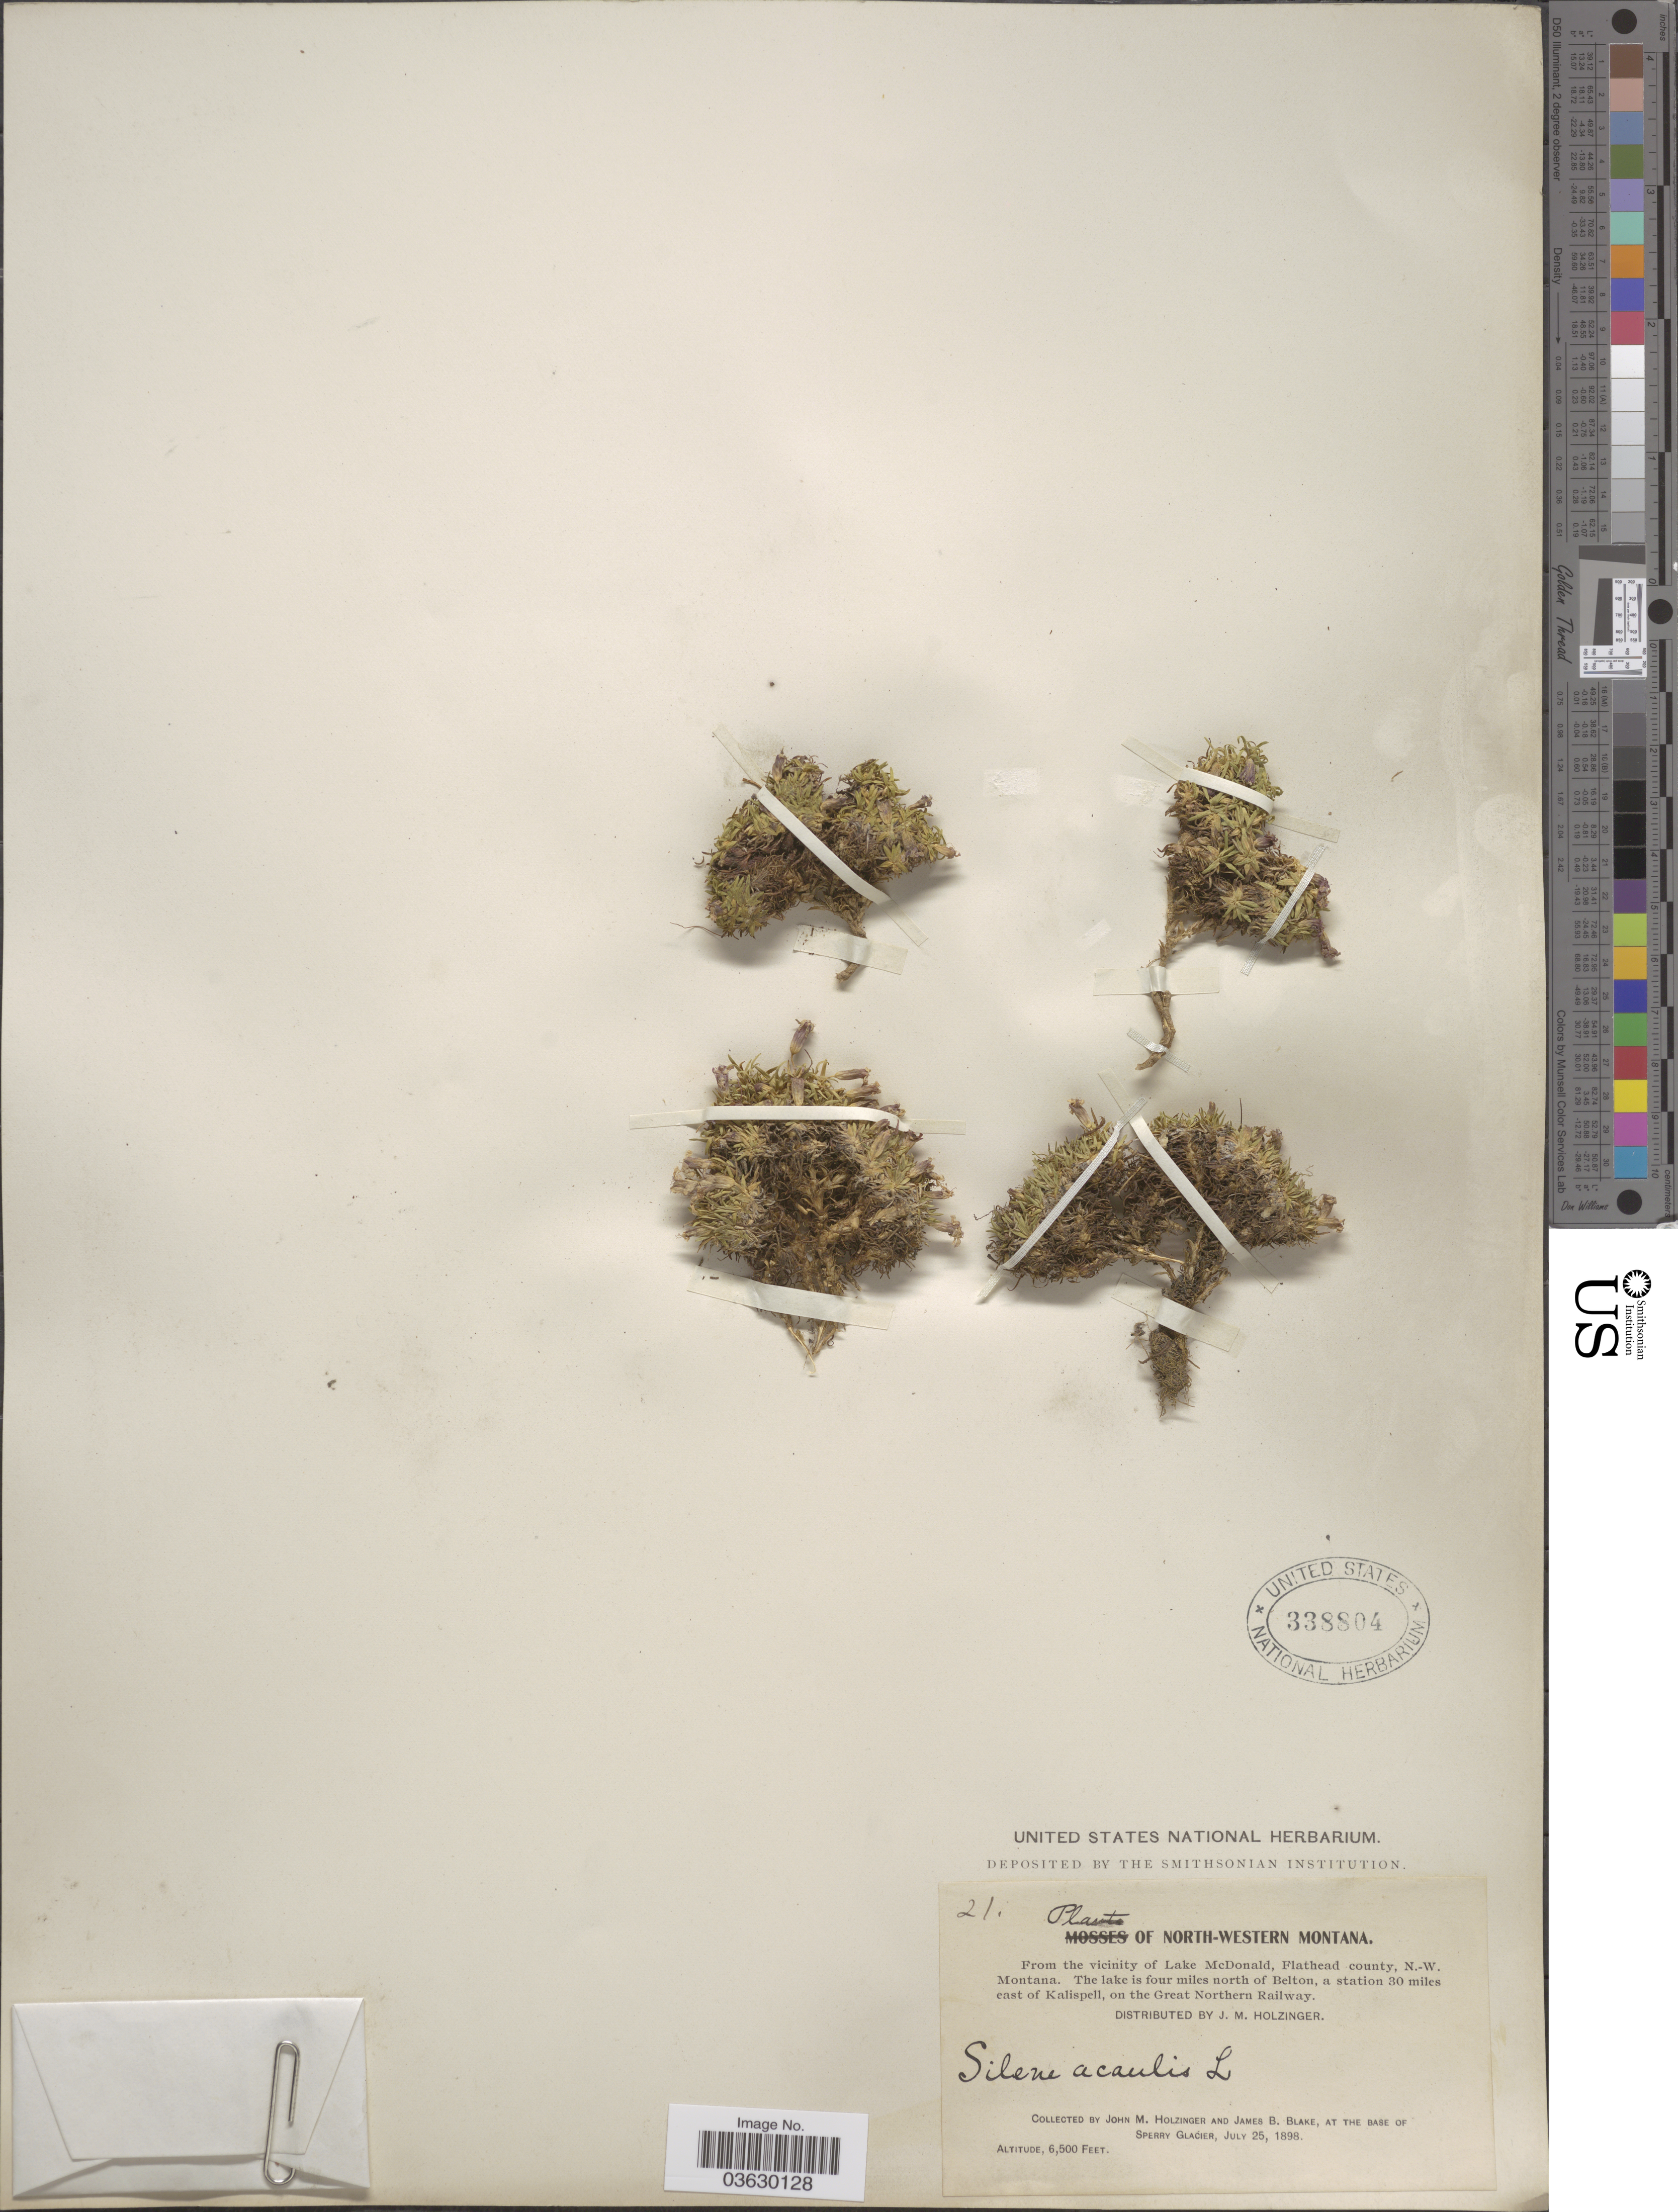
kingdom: Plantae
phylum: Tracheophyta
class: Magnoliopsida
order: Caryophyllales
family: Caryophyllaceae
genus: Silene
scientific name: Silene acaulis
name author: (L.) Jacq.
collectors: J. M. Holzinger & J. B. Blake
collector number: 21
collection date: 1898-07-25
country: United States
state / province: Montana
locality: North-western Montana. From the vicinity of Lake McDonald, Flathead county, N.-W. Montana. The lake is four miles north of Belton, a station 30 miles east of Kalispell, on the Great Northern Railway. At the base of Sperry Glacier.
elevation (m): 1981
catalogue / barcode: US 338804